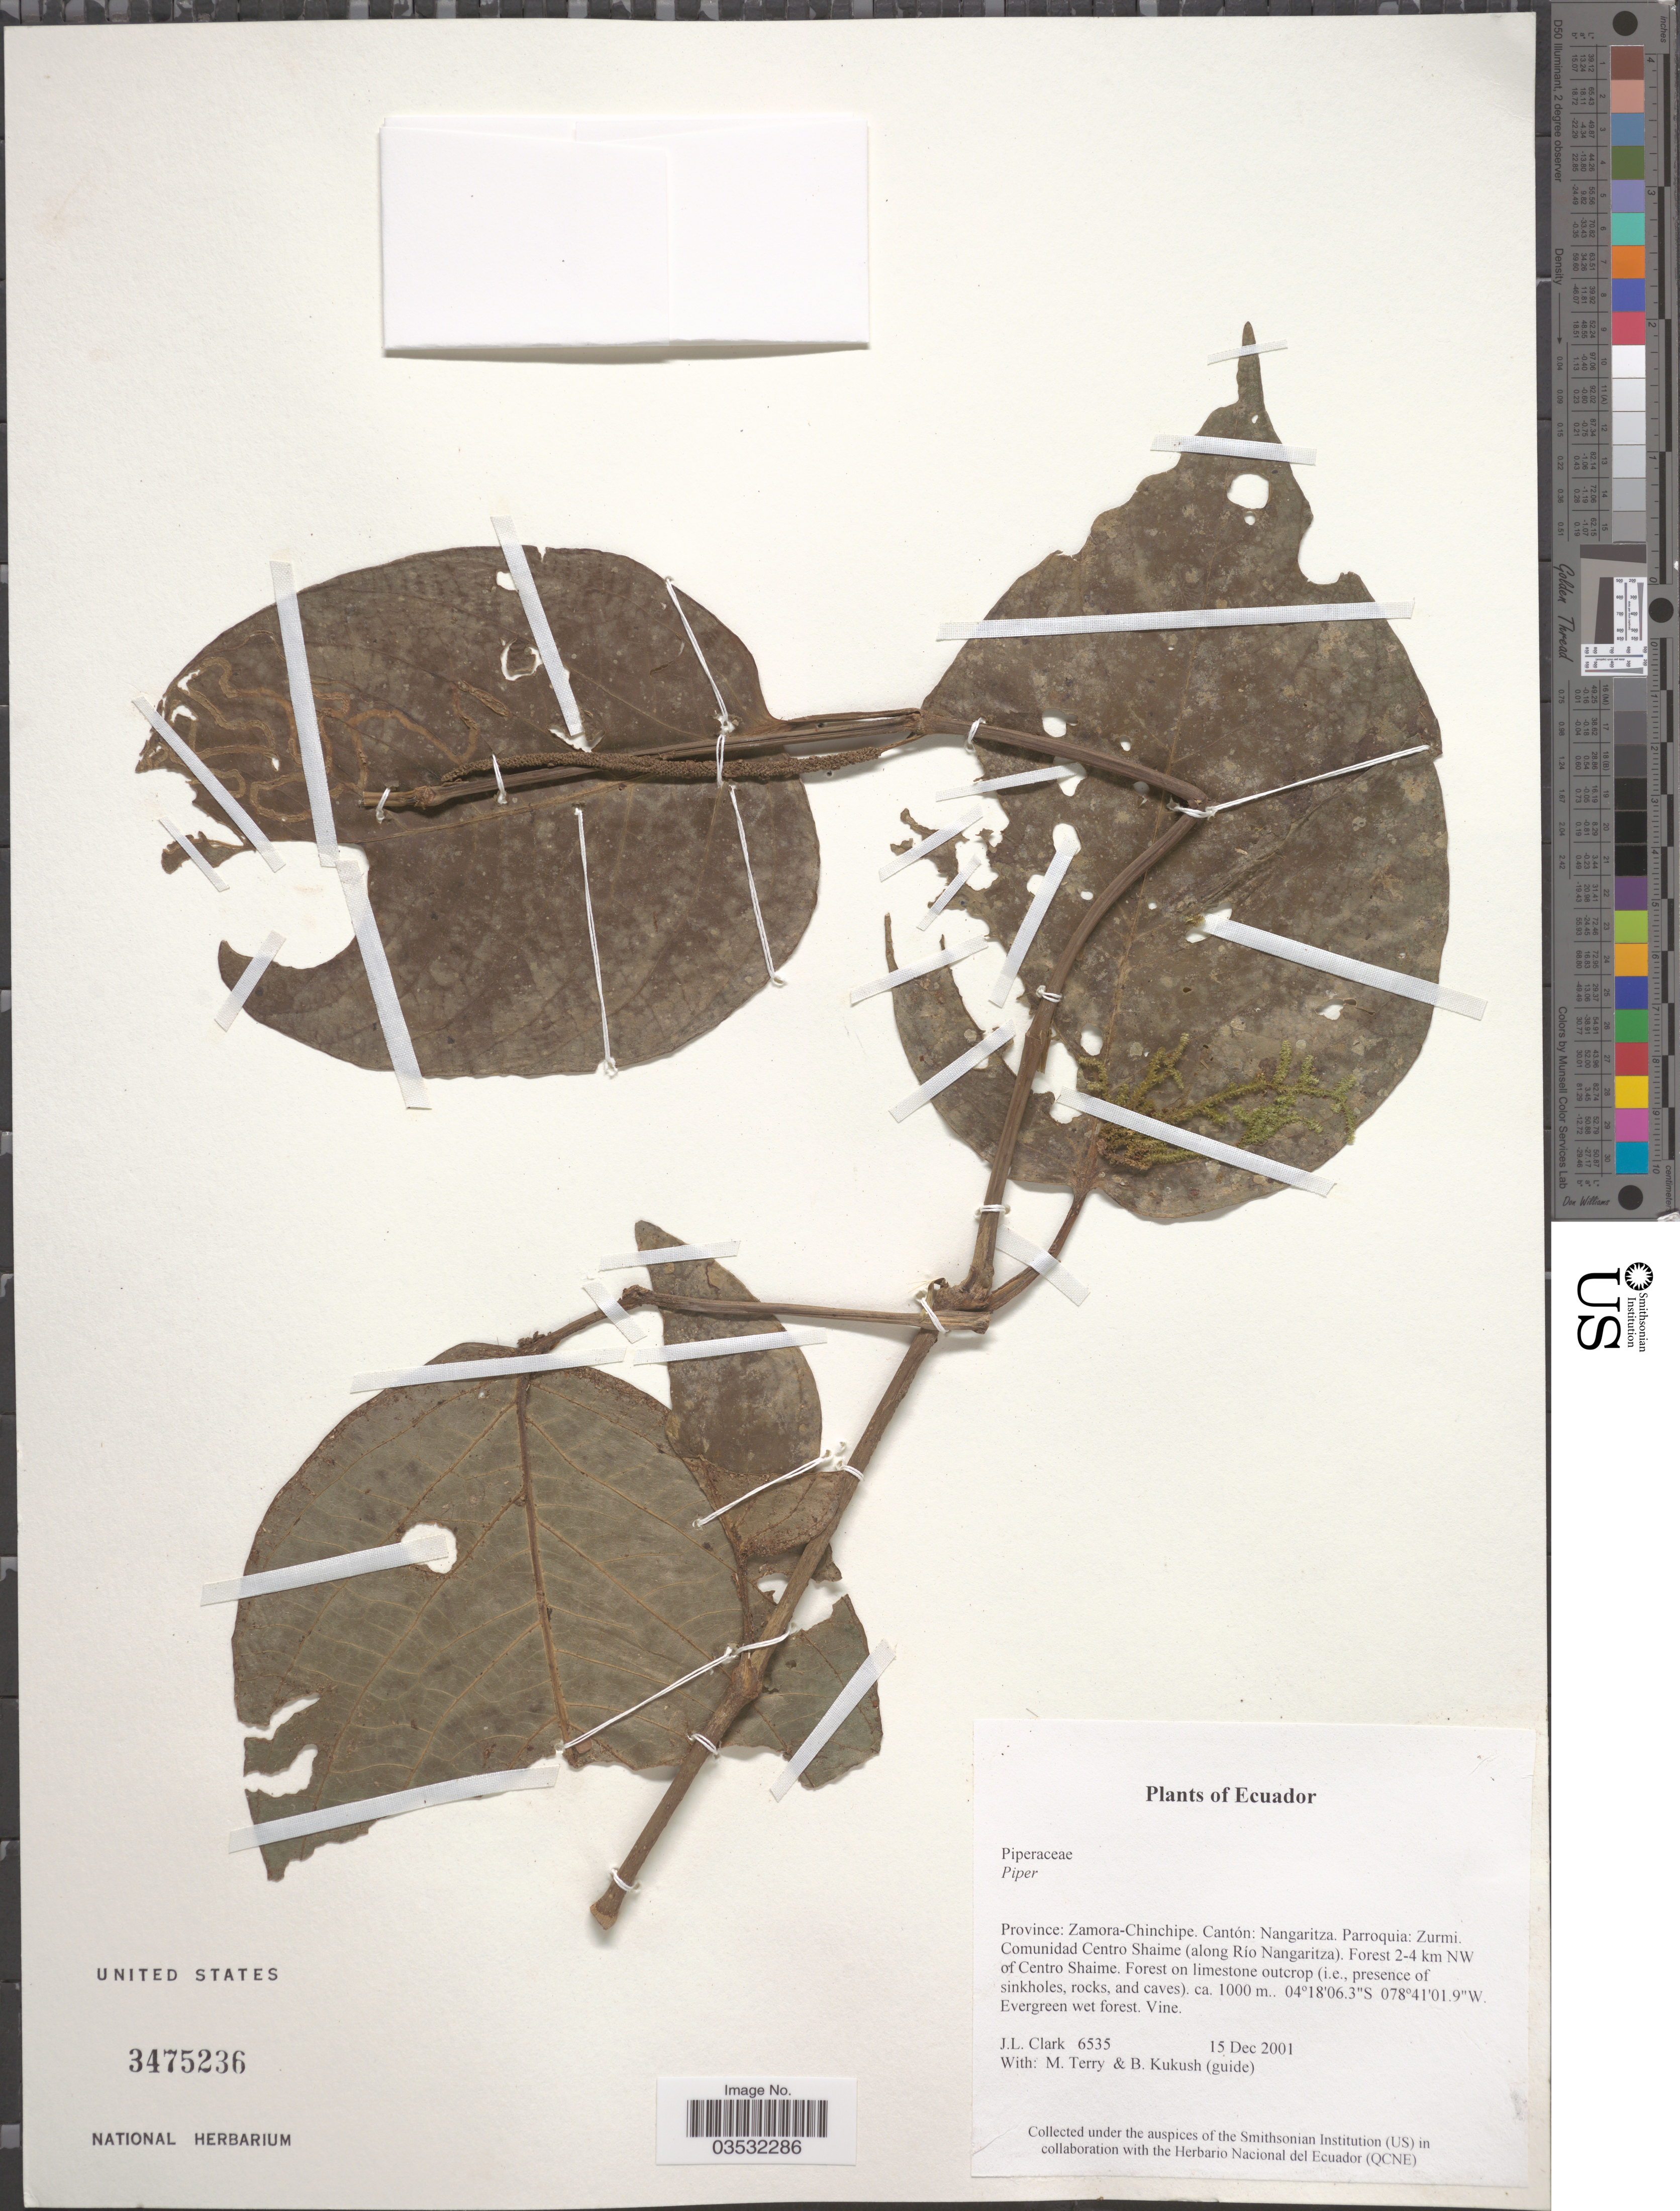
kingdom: Plantae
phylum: Tracheophyta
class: Magnoliopsida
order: Piperales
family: Piperaceae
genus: Piper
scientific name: Piper sp.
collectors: J. L. Clark, M. Terry & B. Kukush (guide)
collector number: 6535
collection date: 2001-12-15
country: Ecuador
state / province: Zamora-Chinchipe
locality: Cantón: Nangaritza. Parroquia: Zurmi. Comunidad Centro Shaime (along Río Nangaritza). Forest 2-4 km NW of Centro Shaime.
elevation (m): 1000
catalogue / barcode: US 3475236